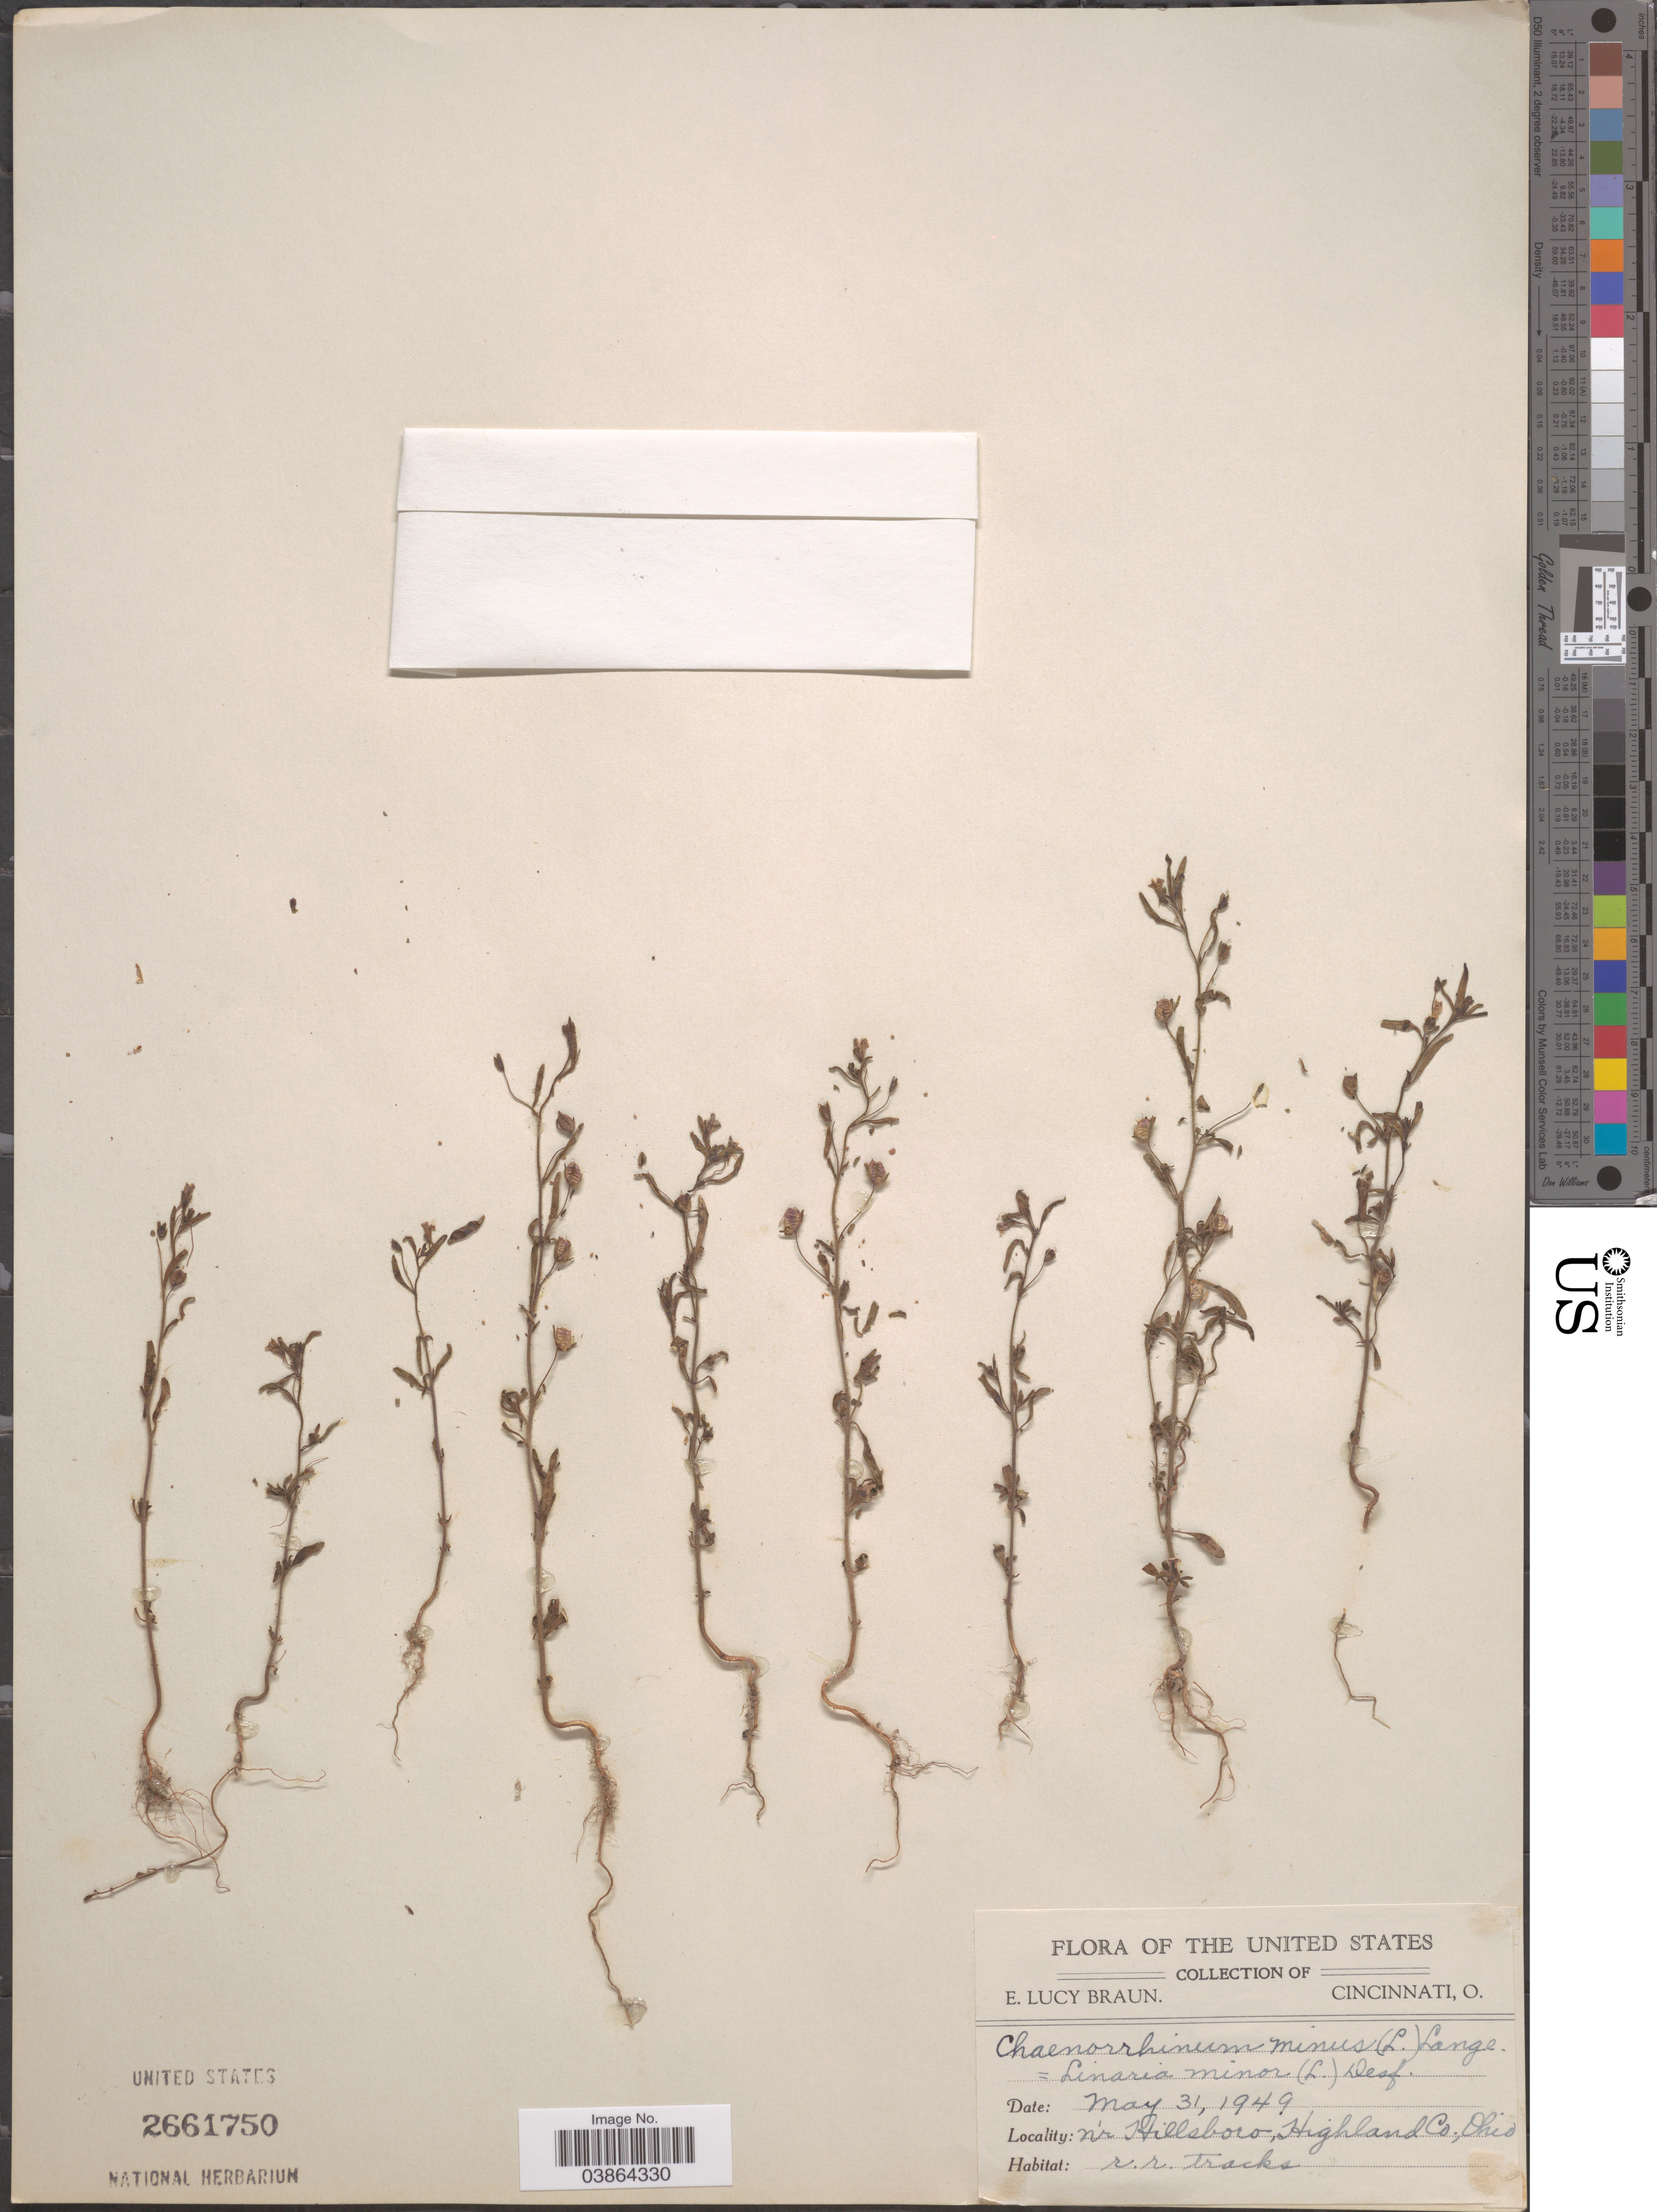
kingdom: Plantae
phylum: Tracheophyta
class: Magnoliopsida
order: Lamiales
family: Plantaginaceae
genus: Chaenorrhinum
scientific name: Chaenorrhinum minor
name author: (L.) Lange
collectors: E. L. Braun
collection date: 1949-05-31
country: United States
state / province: Ohio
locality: N'r Hillsboro, Highland Co.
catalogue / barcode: US 2661750